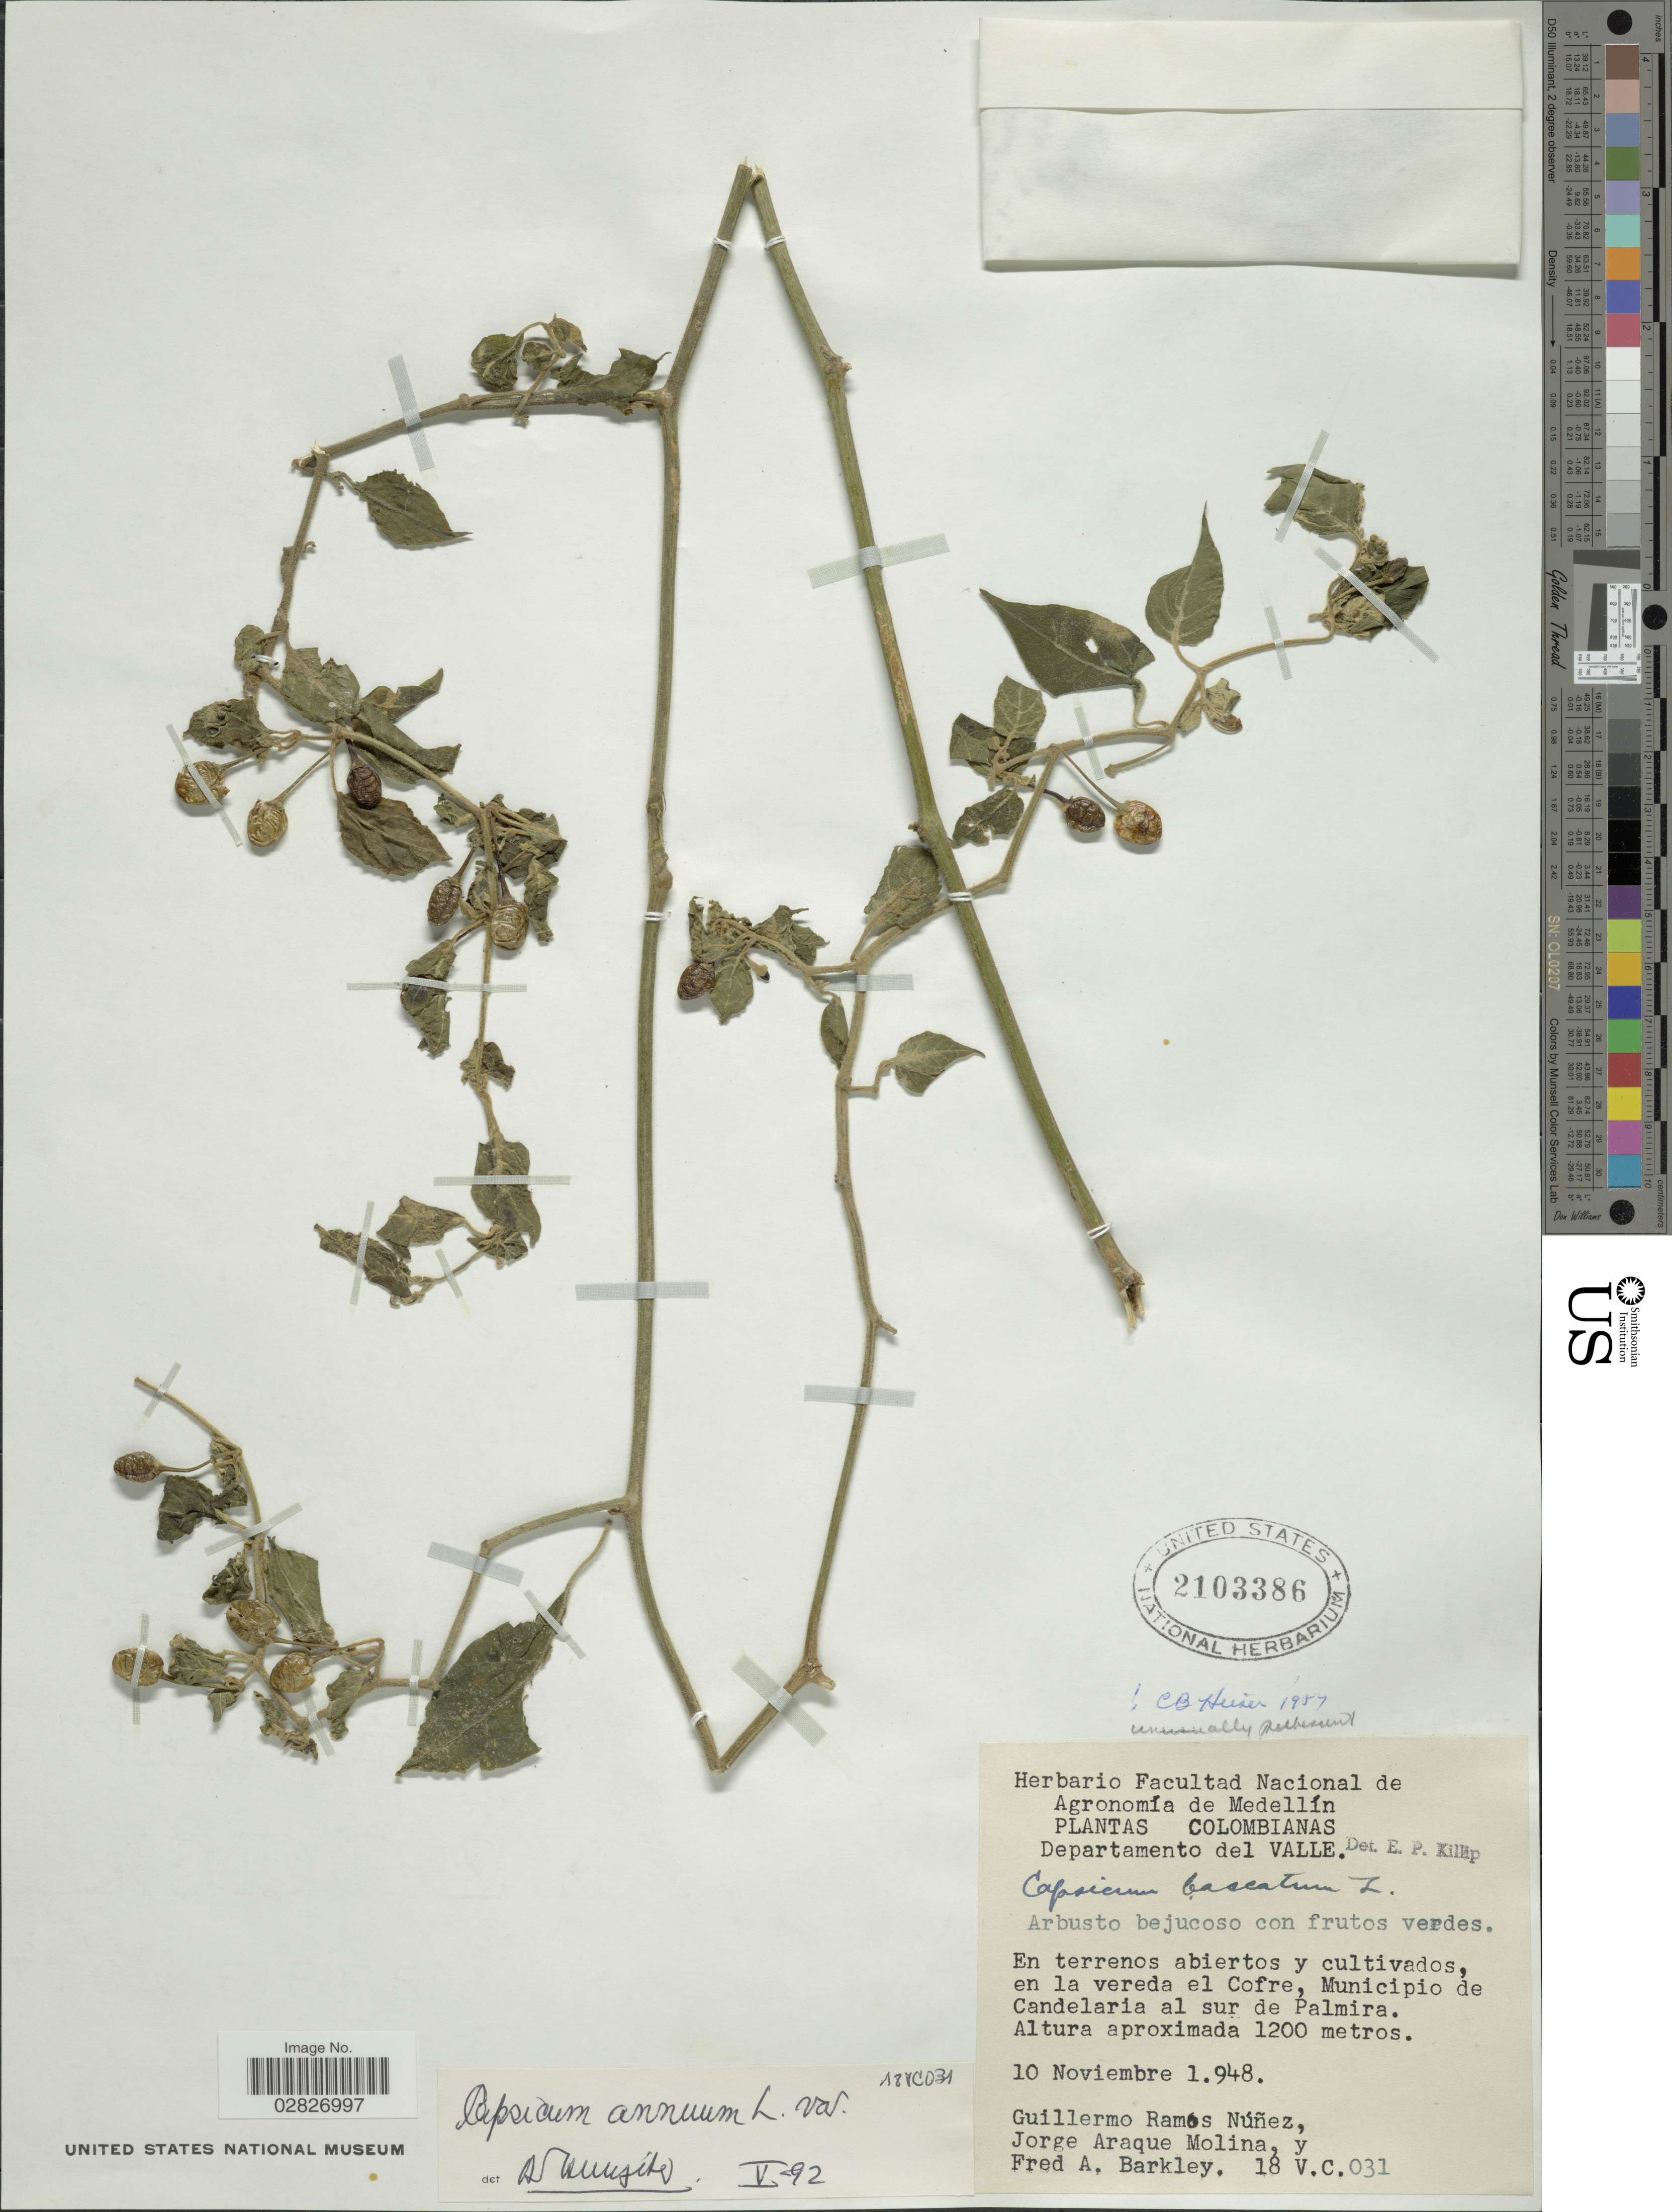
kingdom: Plantae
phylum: Tracheophyta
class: Magnoliopsida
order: Solanales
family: Solanaceae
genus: Capsicum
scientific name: Capsicum annuum 'Habanero'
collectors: G. Nuñez, J. Araque Molina & F. A. Barkley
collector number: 18V.C.031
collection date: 1948-11-10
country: Colombia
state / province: Valle del Cauca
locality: Departamento del Valle, En terrenos abiertos y cultivados, en la vereda el Cofre, Municipio de Candelaria al sur de Palmira.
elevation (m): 1200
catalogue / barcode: US 2103386